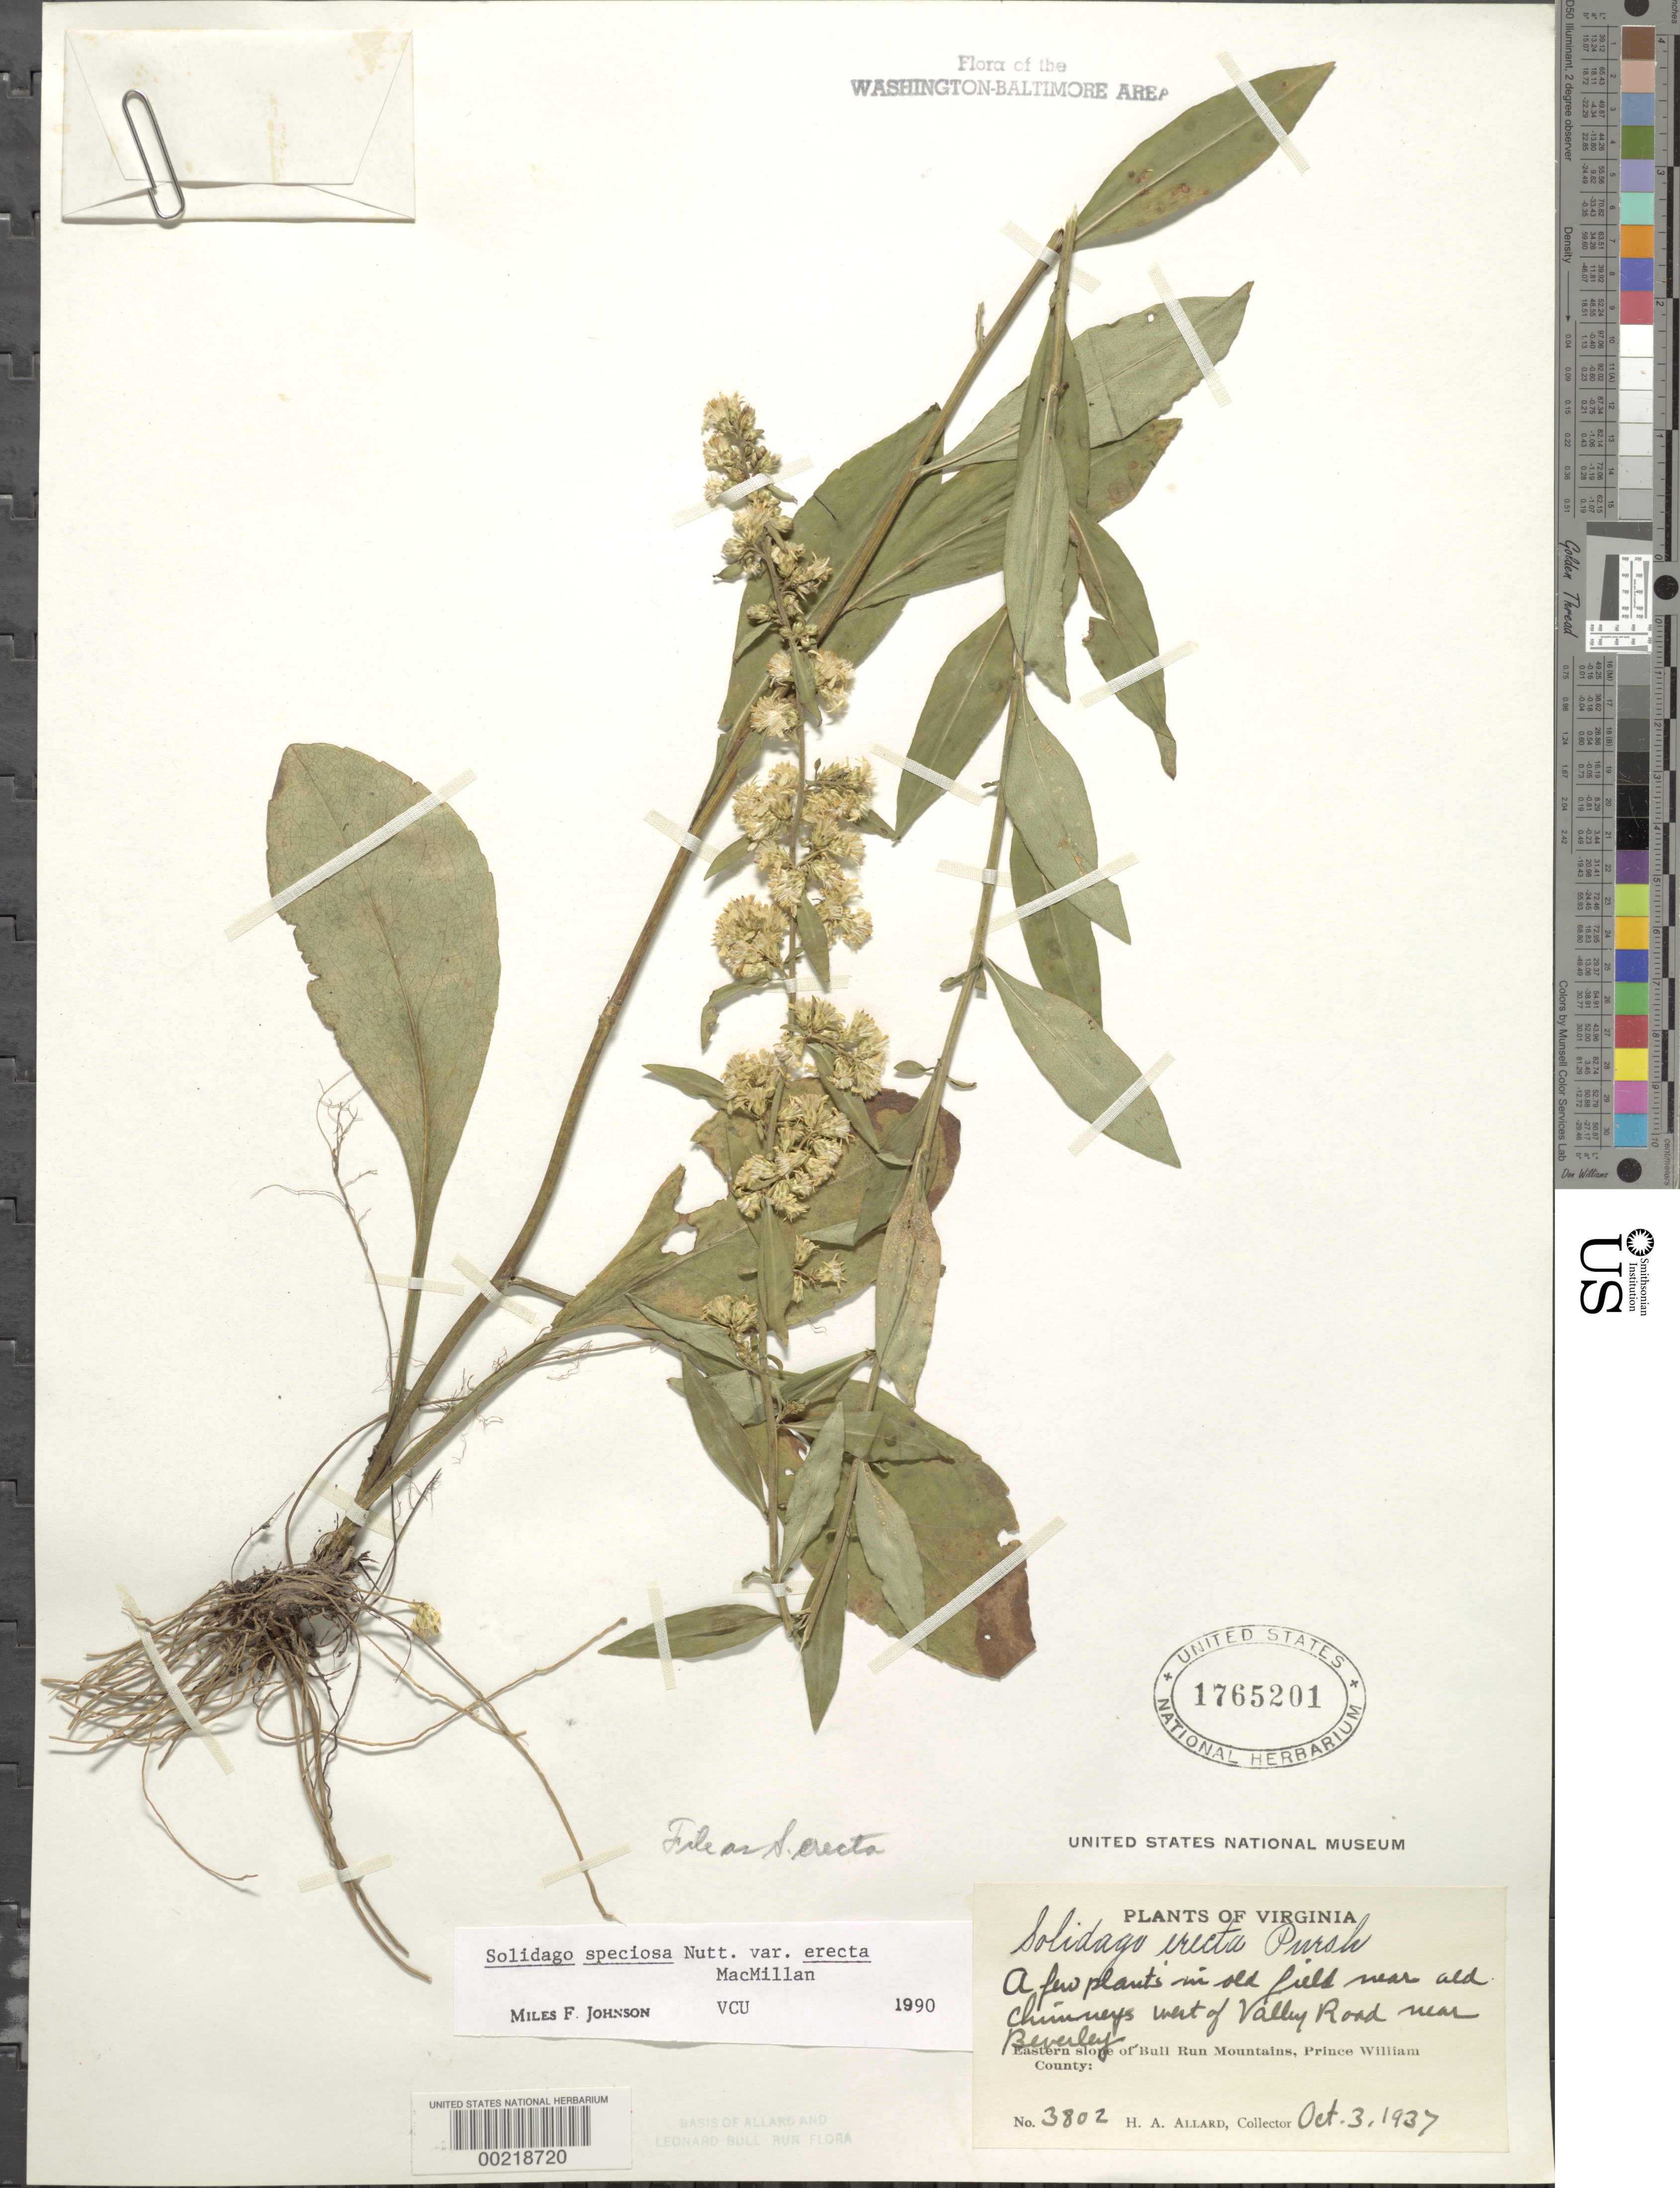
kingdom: Plantae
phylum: Tracheophyta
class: Magnoliopsida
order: Asterales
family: Asteraceae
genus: Solidago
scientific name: Solidago speciosa var. erecta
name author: (Pursh) MacMill.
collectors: H. A. Allard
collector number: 3802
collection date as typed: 03 Oct 1937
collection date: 1937-10-03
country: United States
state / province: Virginia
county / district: Prince William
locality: West of Valley Road near Beverley Bull Run Mts.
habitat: Old field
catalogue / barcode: US 1765201